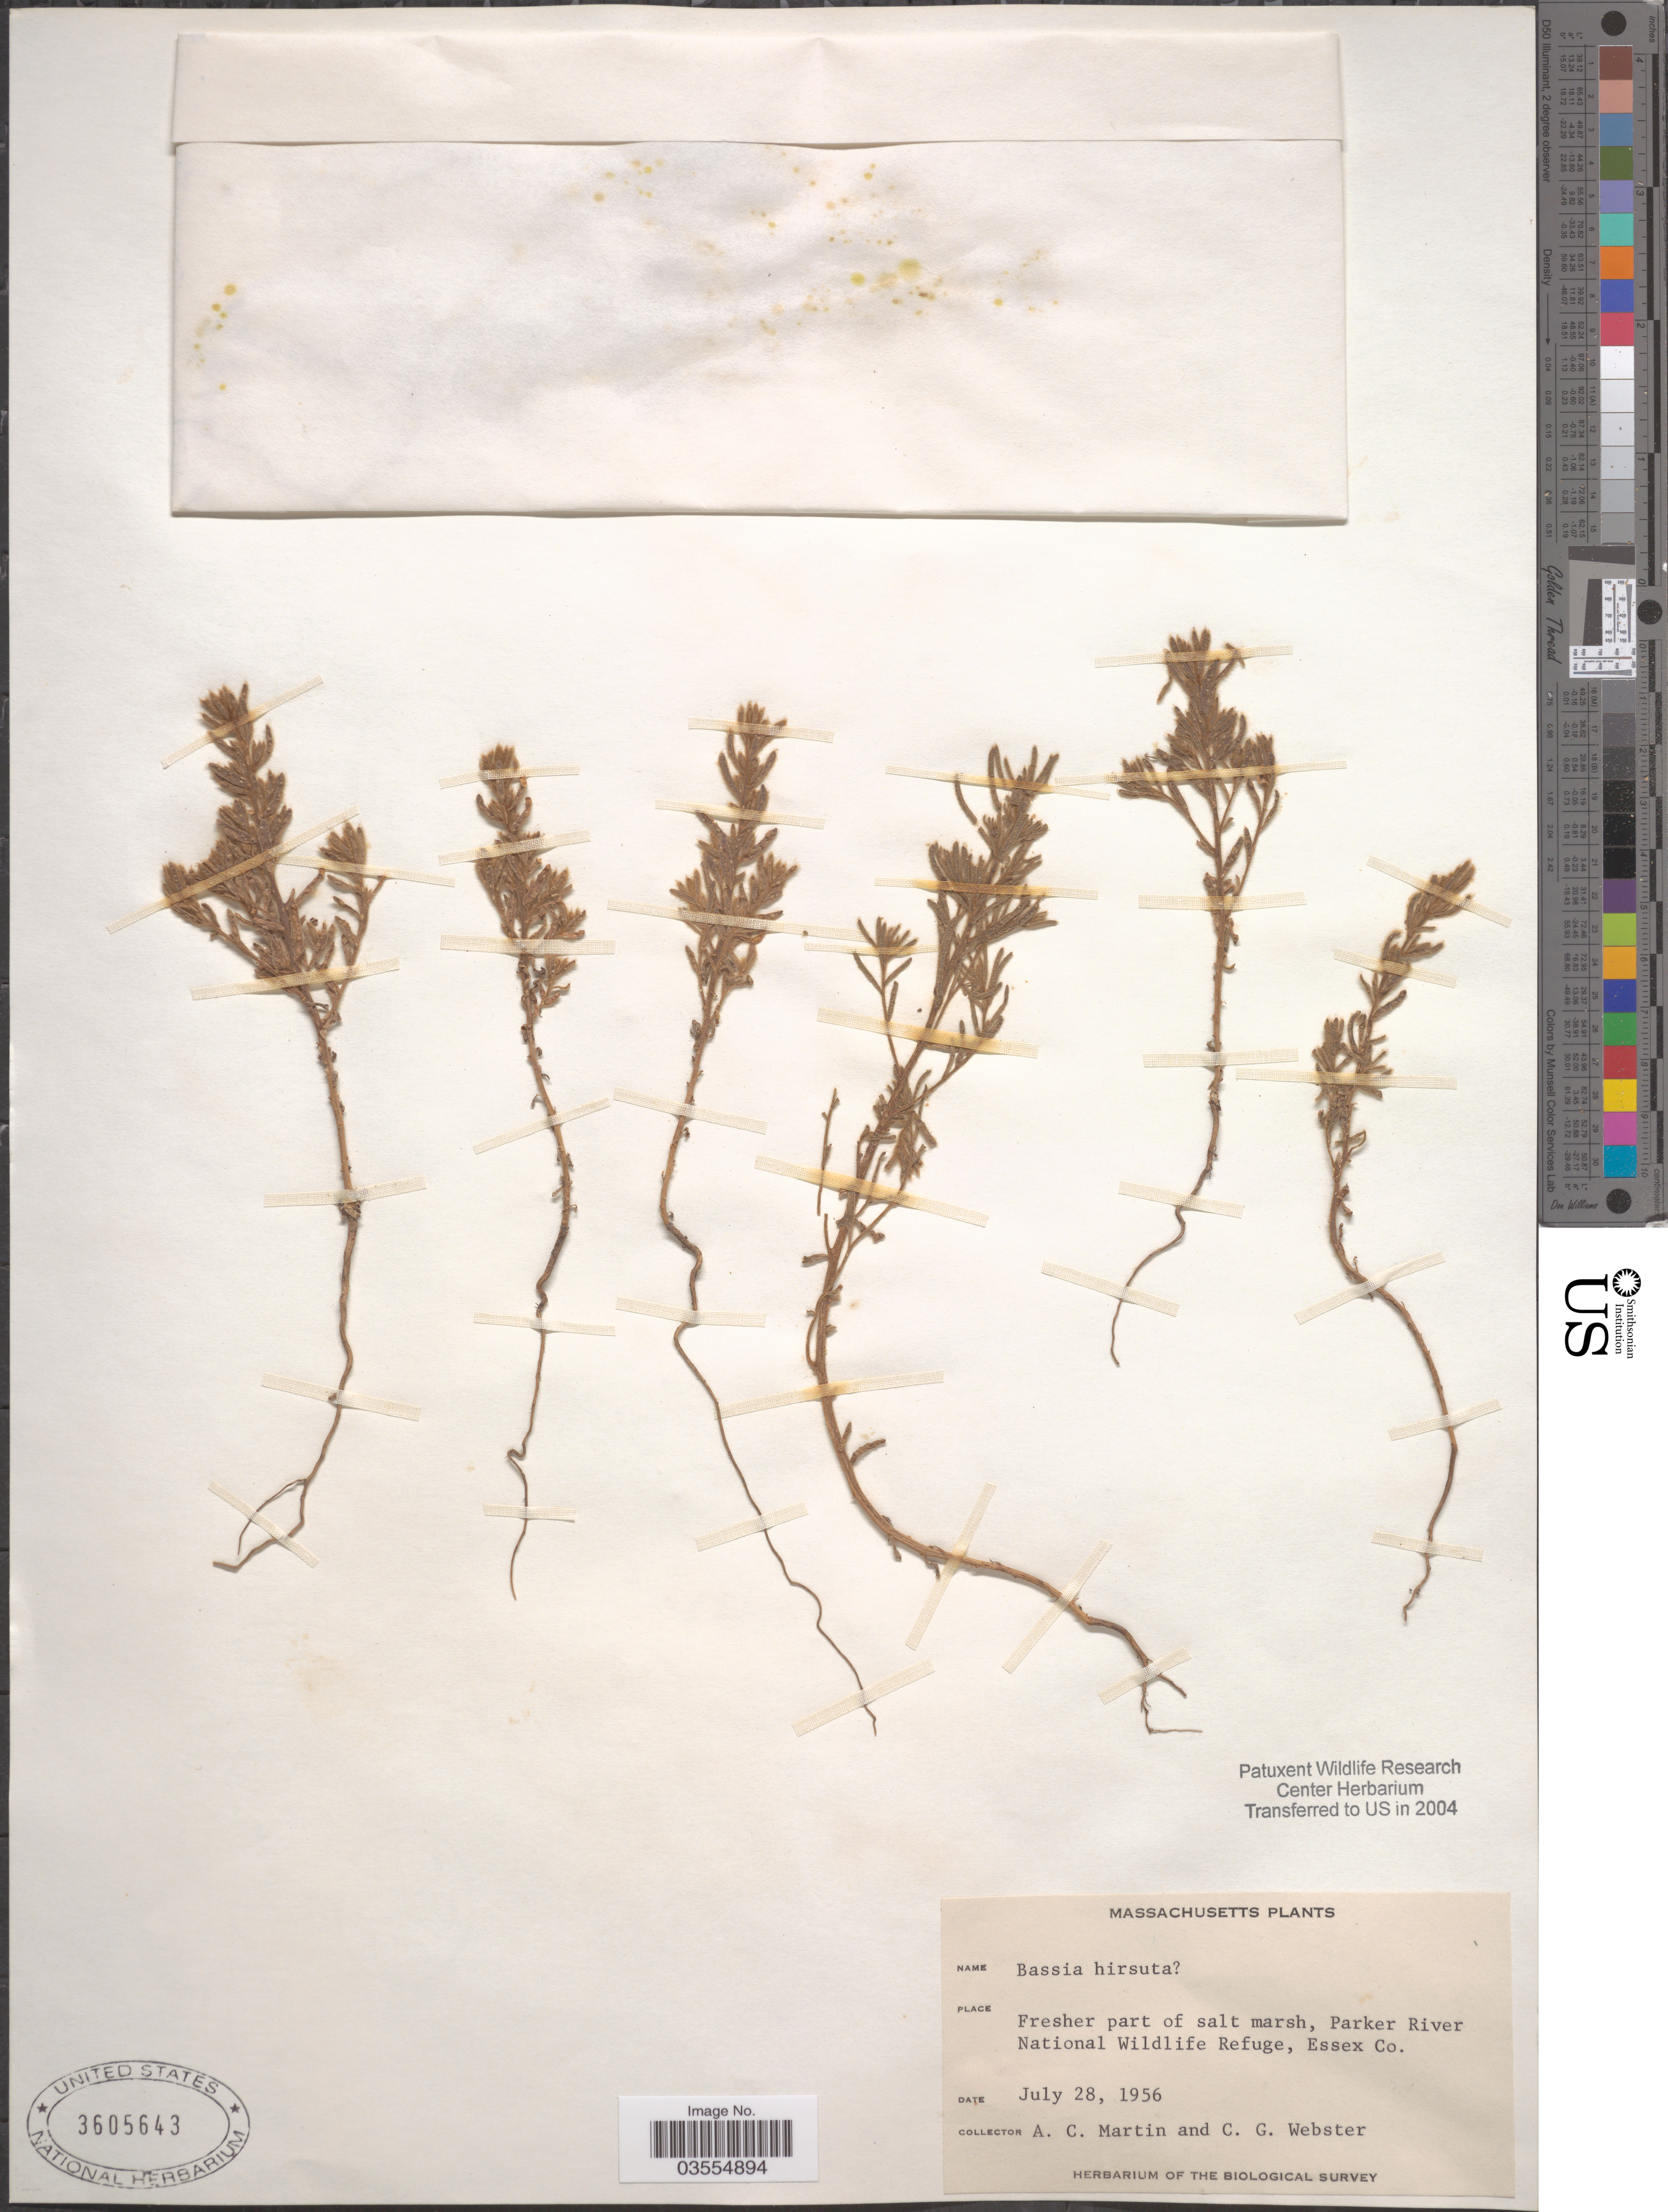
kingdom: Plantae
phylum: Tracheophyta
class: Magnoliopsida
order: Caryophyllales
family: Amaranthaceae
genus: Spirobassia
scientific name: Spirobassia hirsuta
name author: (L.) Freitag & G. Kadereit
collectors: A. C. Martin & C. Webster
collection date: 1956-07-28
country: United States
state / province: Massachusetts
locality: Fresher part of salt marsh, Parker River National Wildlife Refuge, Essex Co.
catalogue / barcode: US 3605643